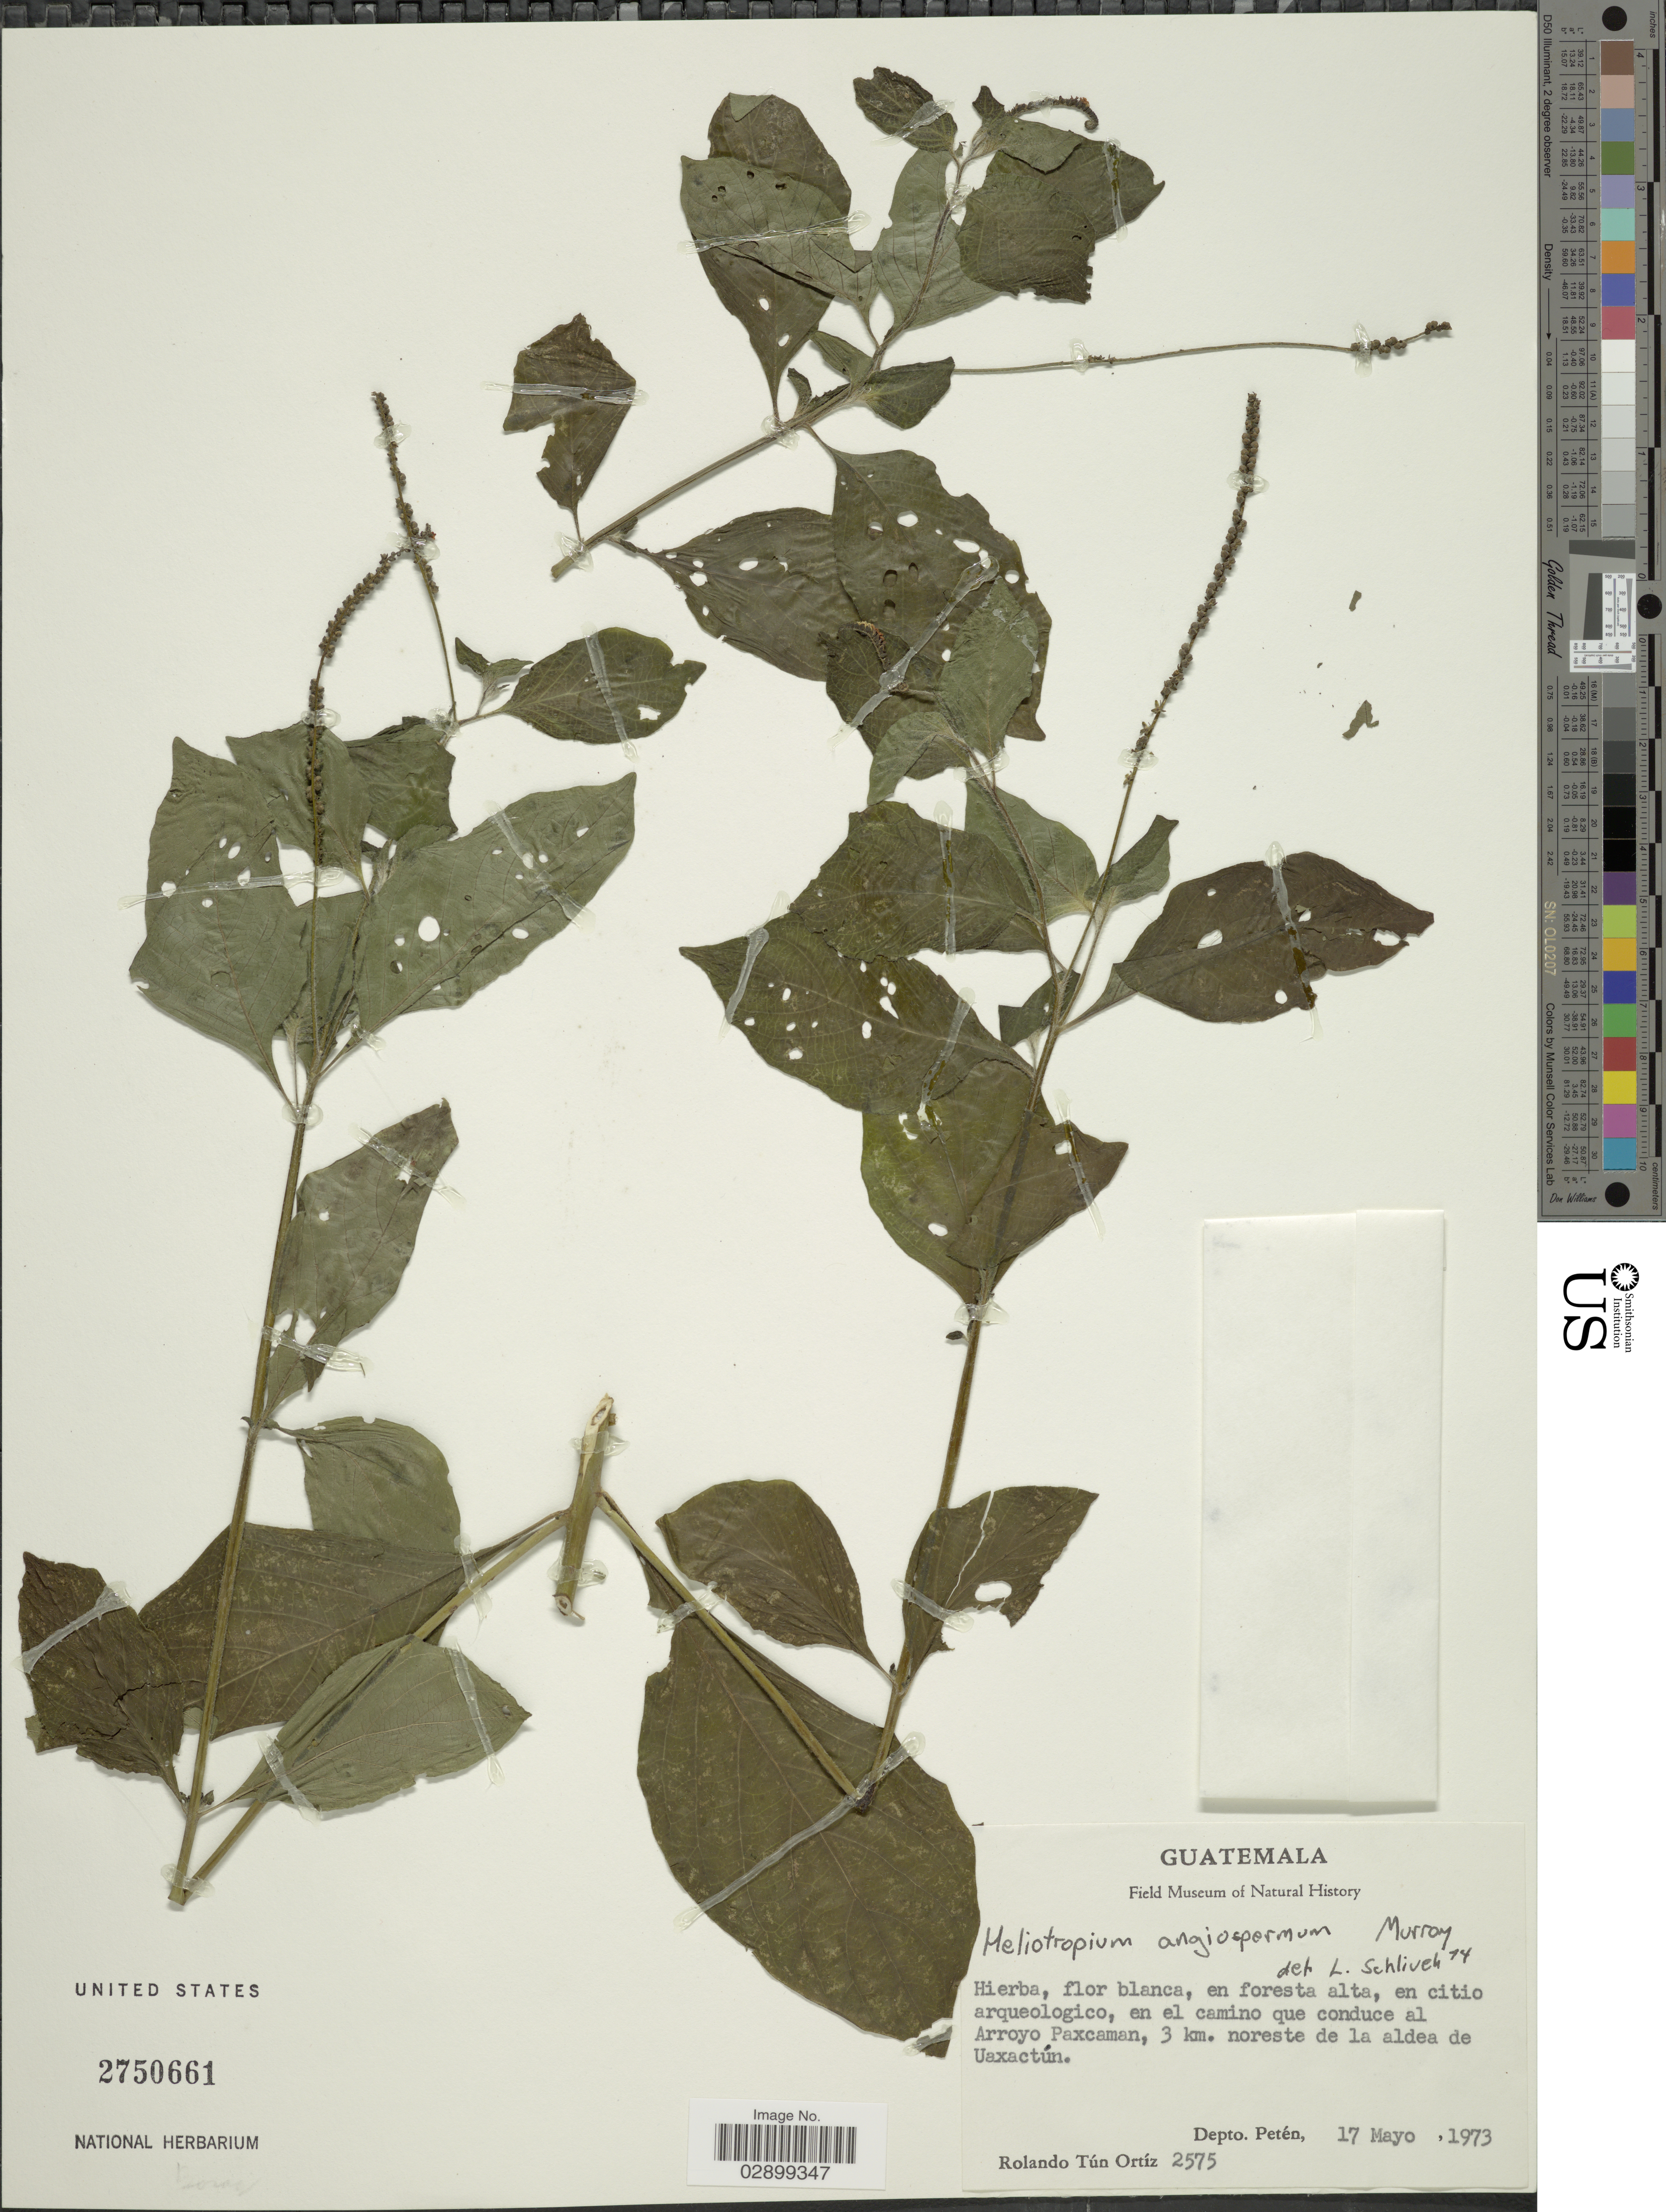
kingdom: Plantae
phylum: Tracheophyta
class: Magnoliopsida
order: Boraginales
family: Heliotropiaceae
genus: Heliotropium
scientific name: Heliotropium angiospermum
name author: Murray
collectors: R. T. Ortíz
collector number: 2575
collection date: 1973-05-17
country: Guatemala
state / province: El Petén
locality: En el camino que conduce al Arroyo Paxcaman, 3 km. noreste de la aldea de Uaxactún. Depto. Petén.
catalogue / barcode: US 2750661